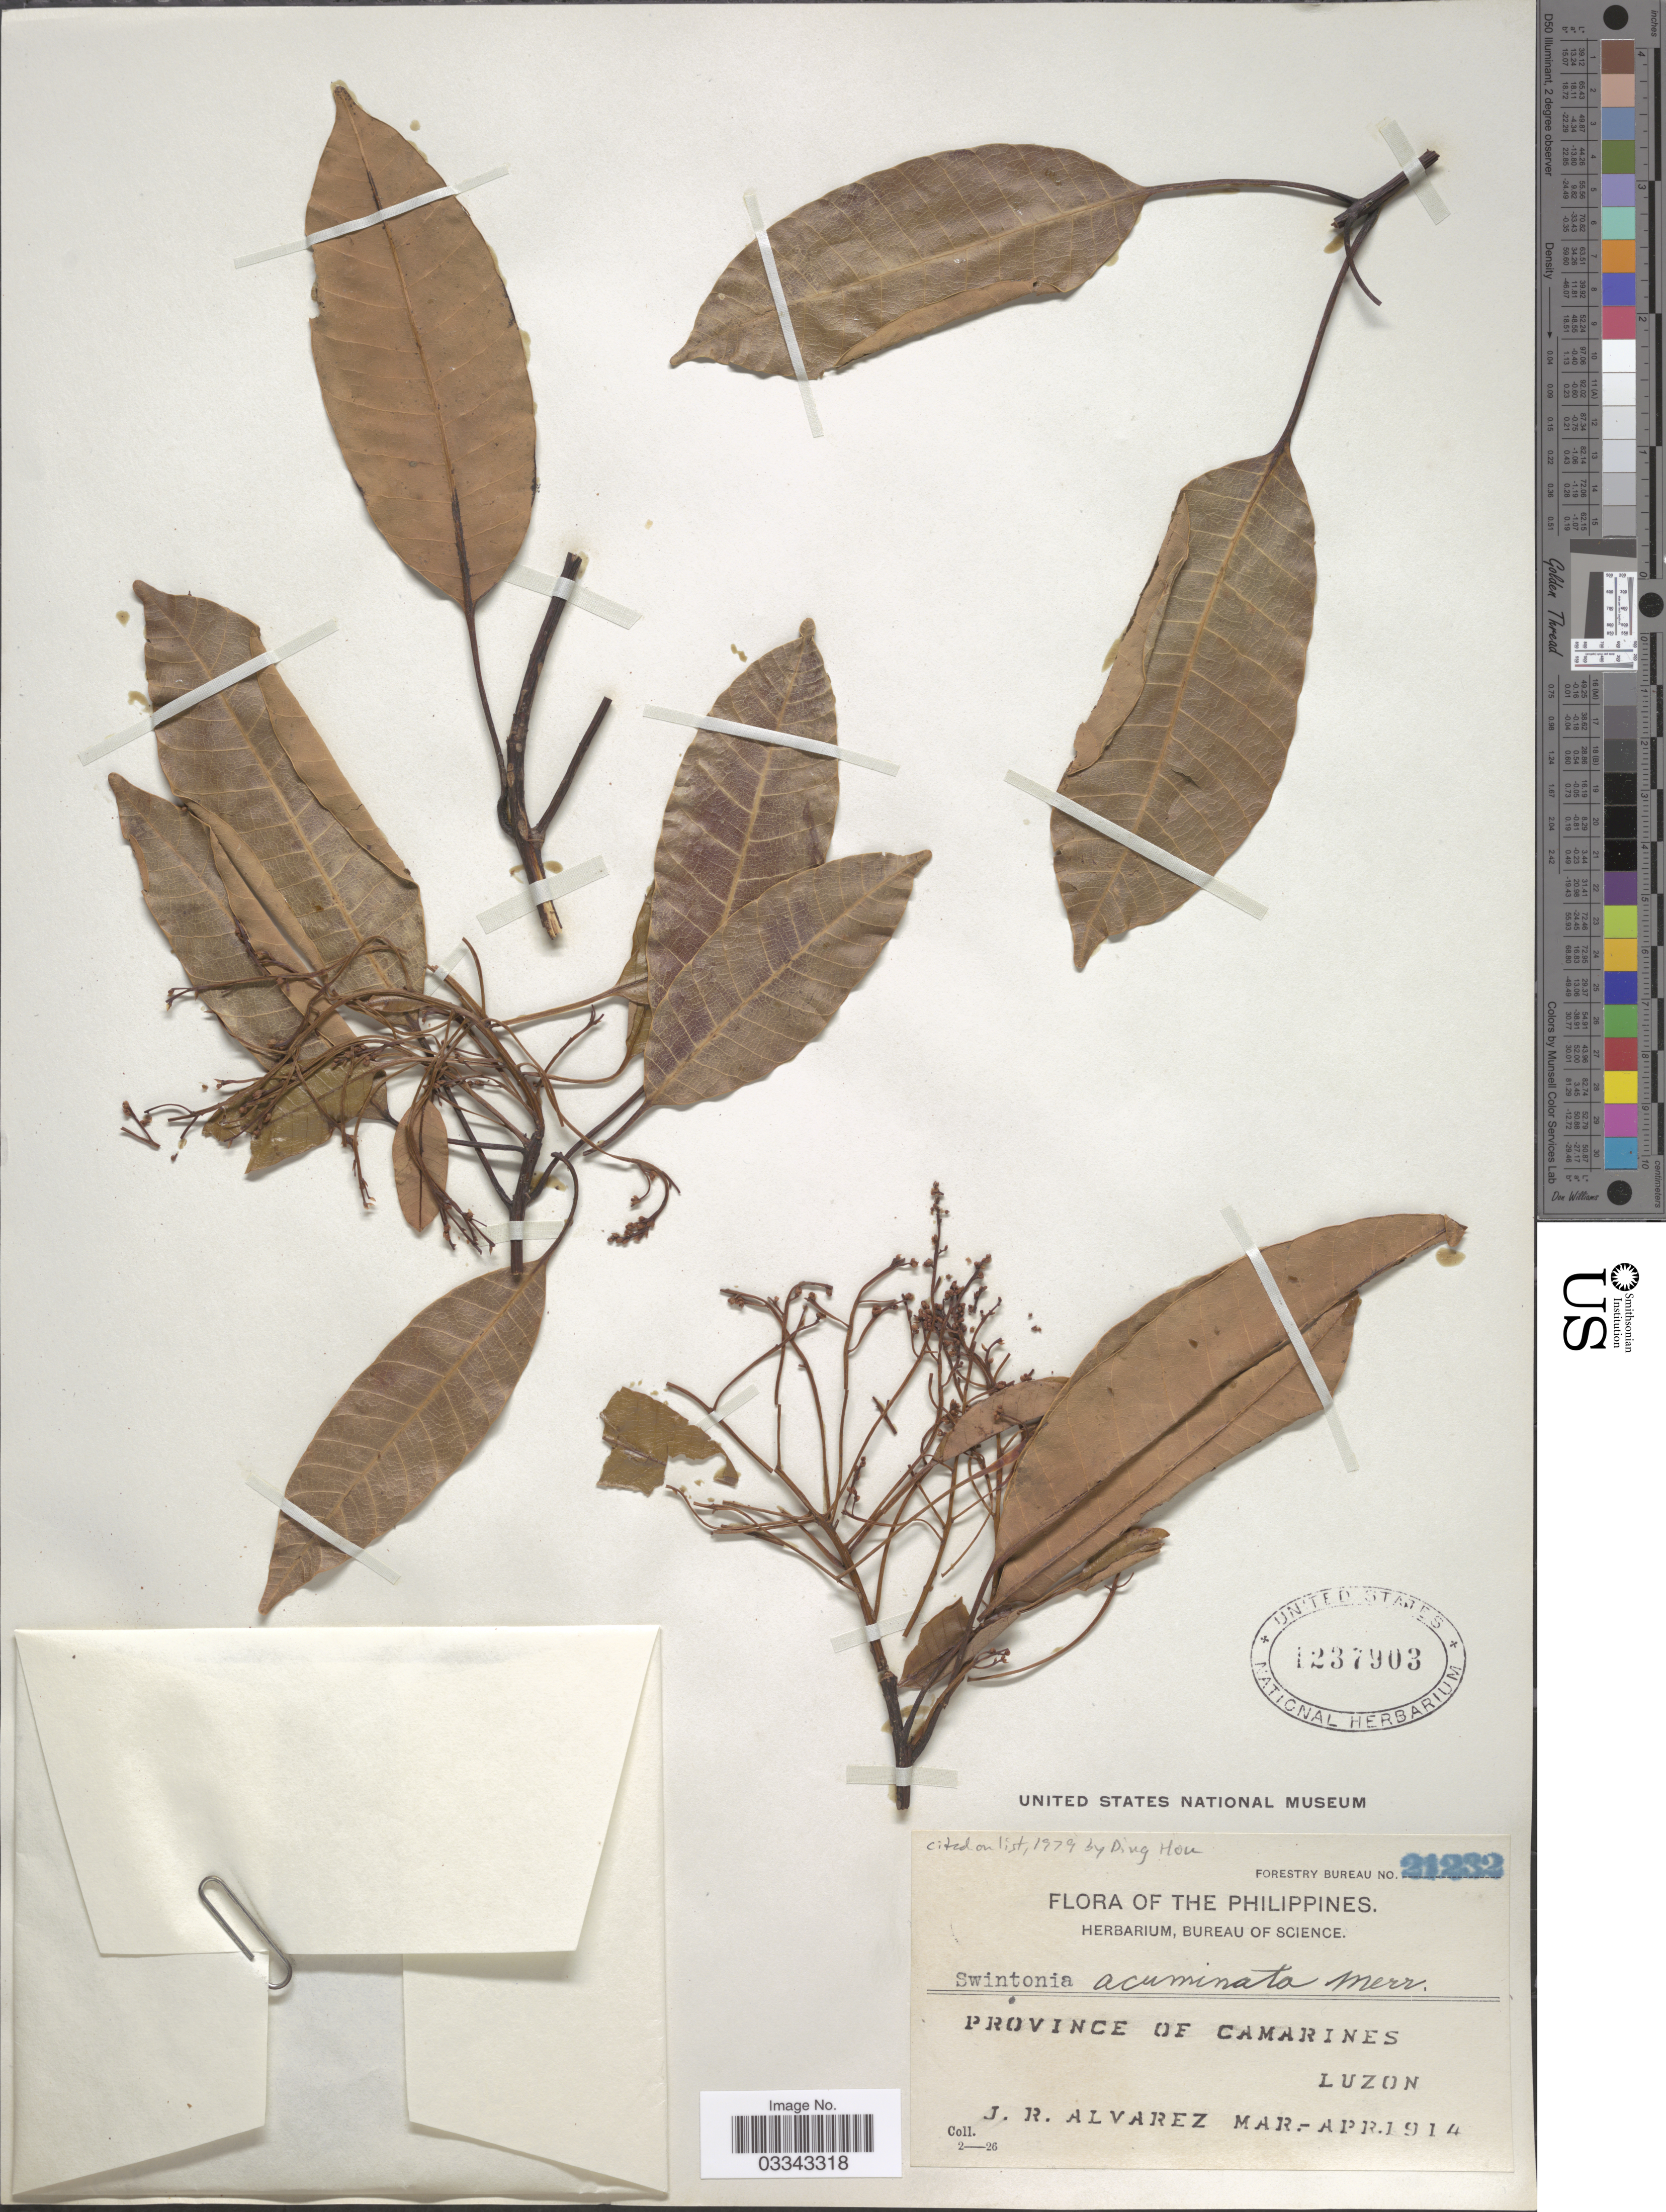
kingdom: Plantae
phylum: Tracheophyta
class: Magnoliopsida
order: Sapindales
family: Anacardiaceae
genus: Swintonia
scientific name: Swintonia acuta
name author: Engl.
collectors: J. Alvarez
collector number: Forestry Bureau 21232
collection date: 1914-03/1914-04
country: Philippines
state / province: Bicol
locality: Province of Camarines, Luzon.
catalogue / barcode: US 1237903